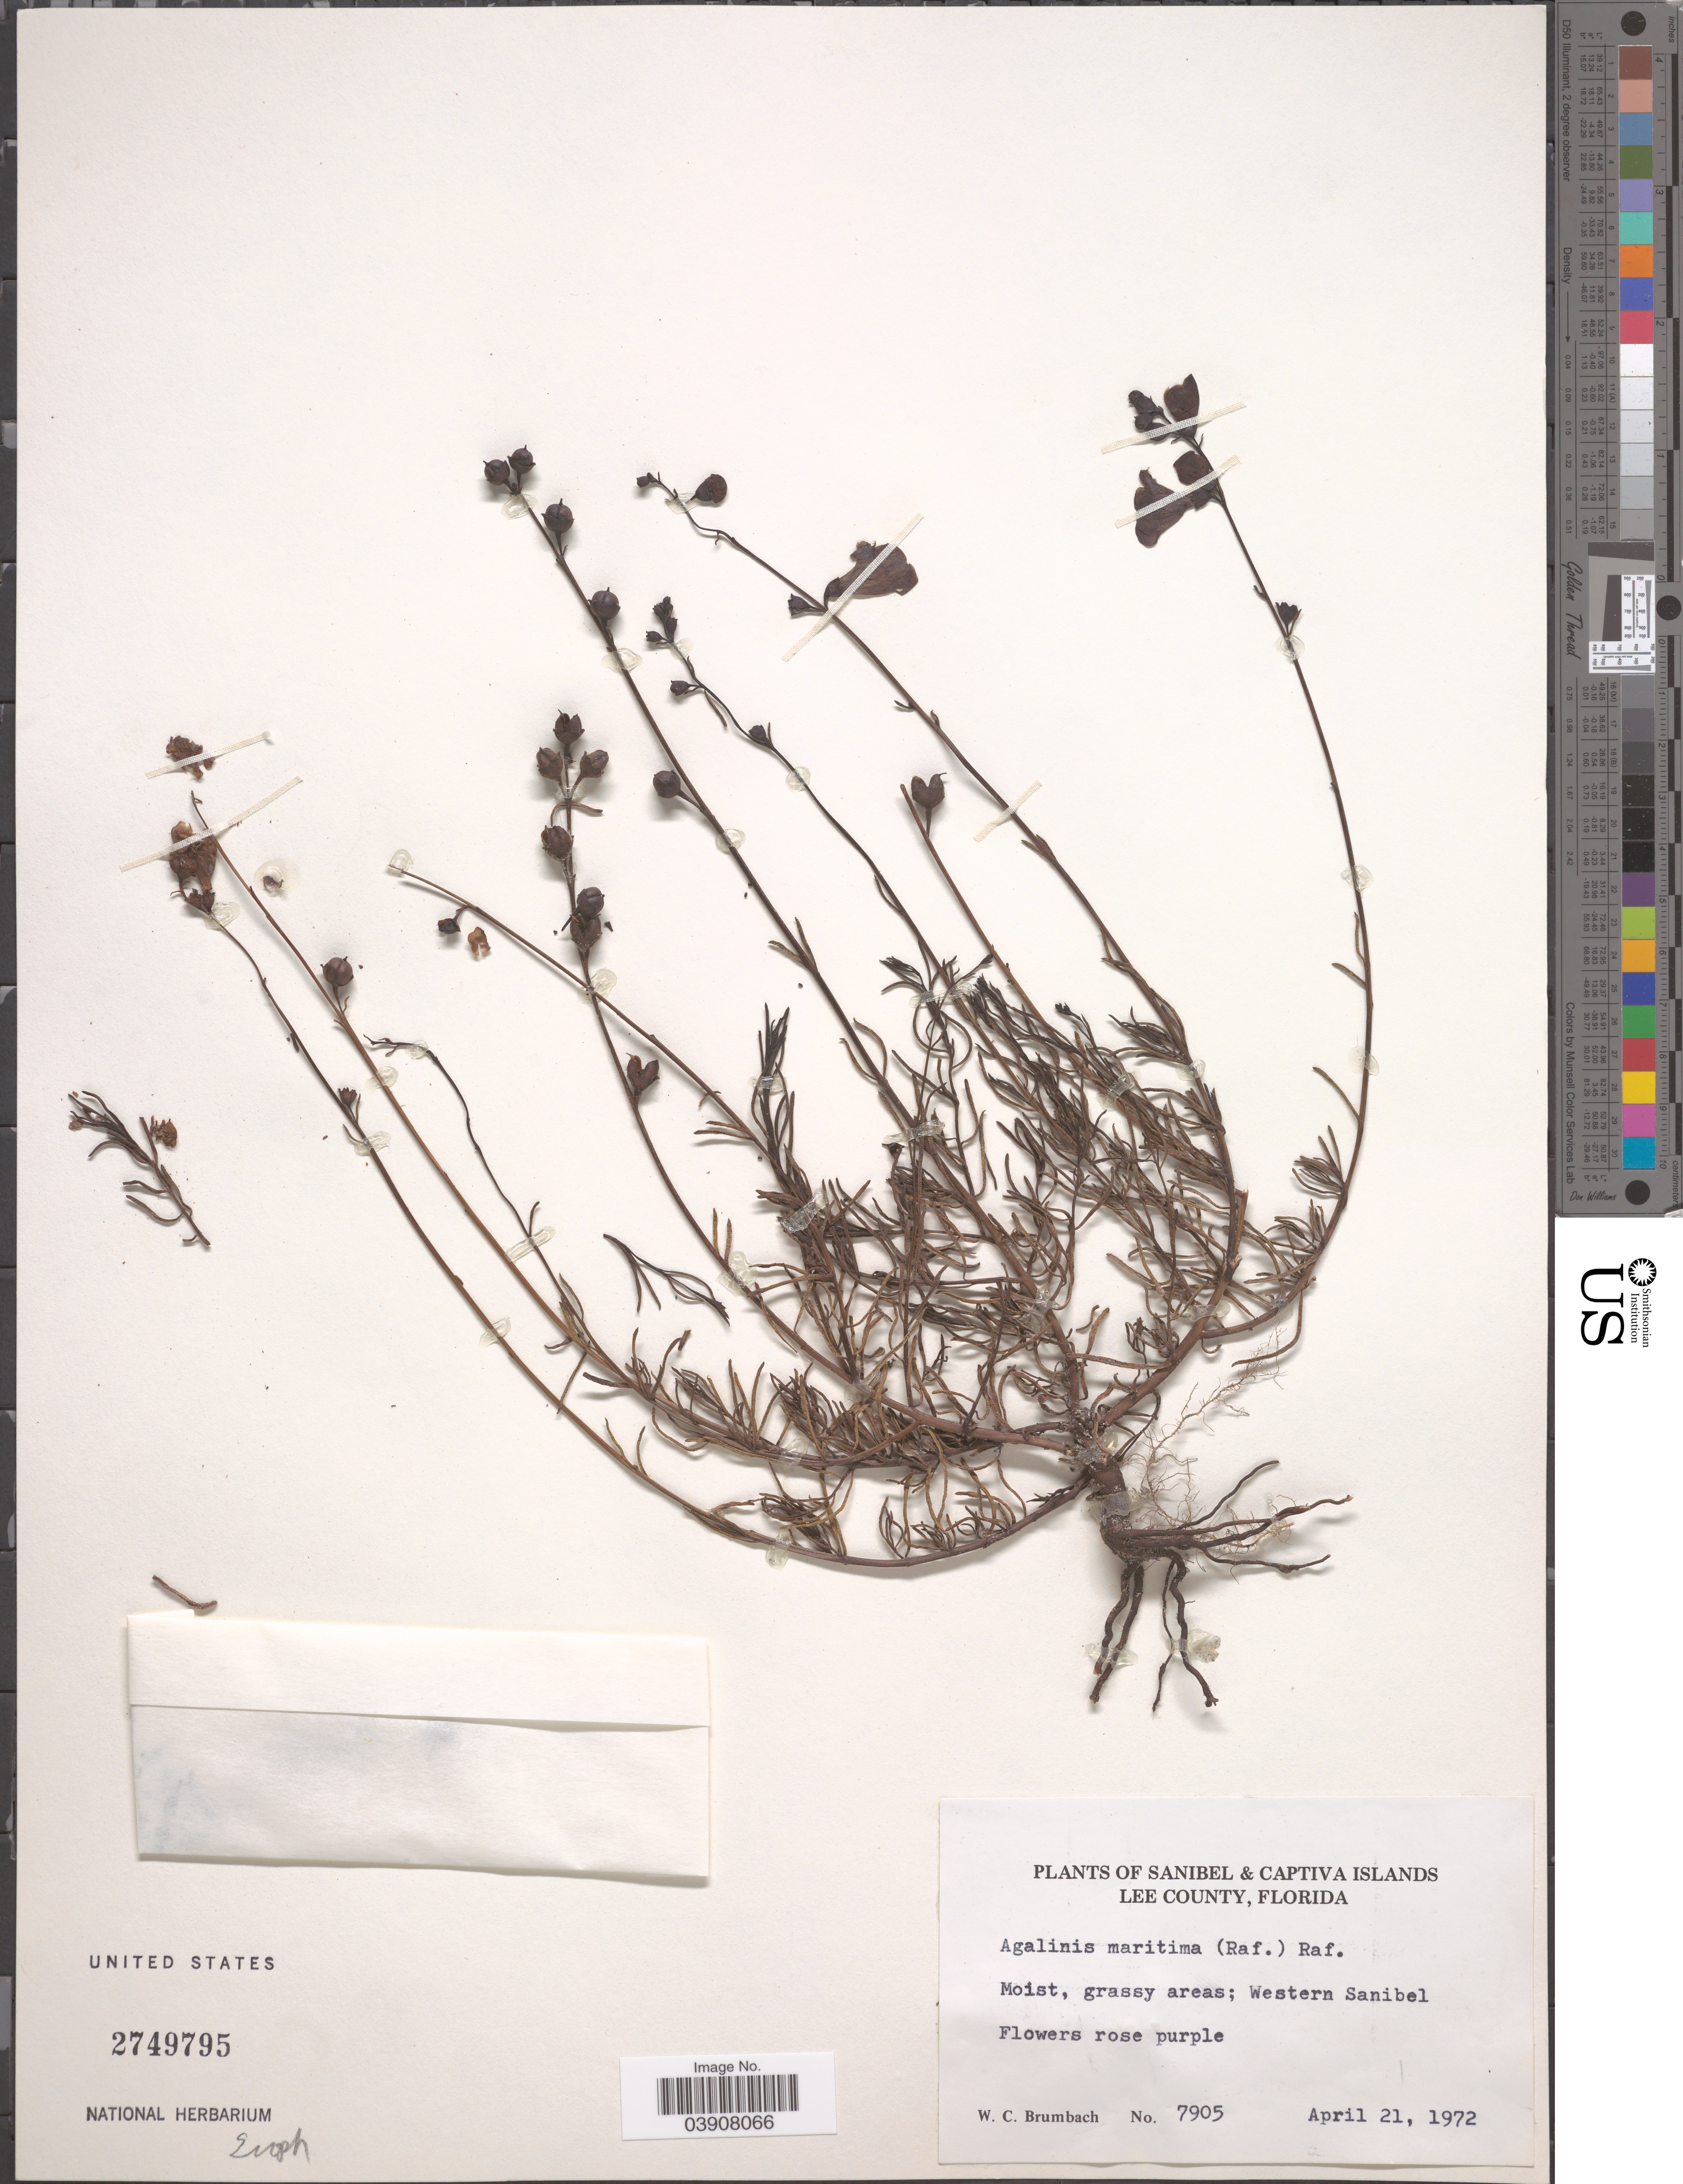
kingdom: Plantae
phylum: Tracheophyta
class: Magnoliopsida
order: Lamiales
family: Orobanchaceae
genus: Agalinis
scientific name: Agalinis maritima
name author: (Raf.) Raf.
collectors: W. C. Brumbach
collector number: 7905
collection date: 1972-04-21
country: United States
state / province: Florida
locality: Sanibal Islands. Lee County. Western Sanibel.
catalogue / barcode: US 2749795